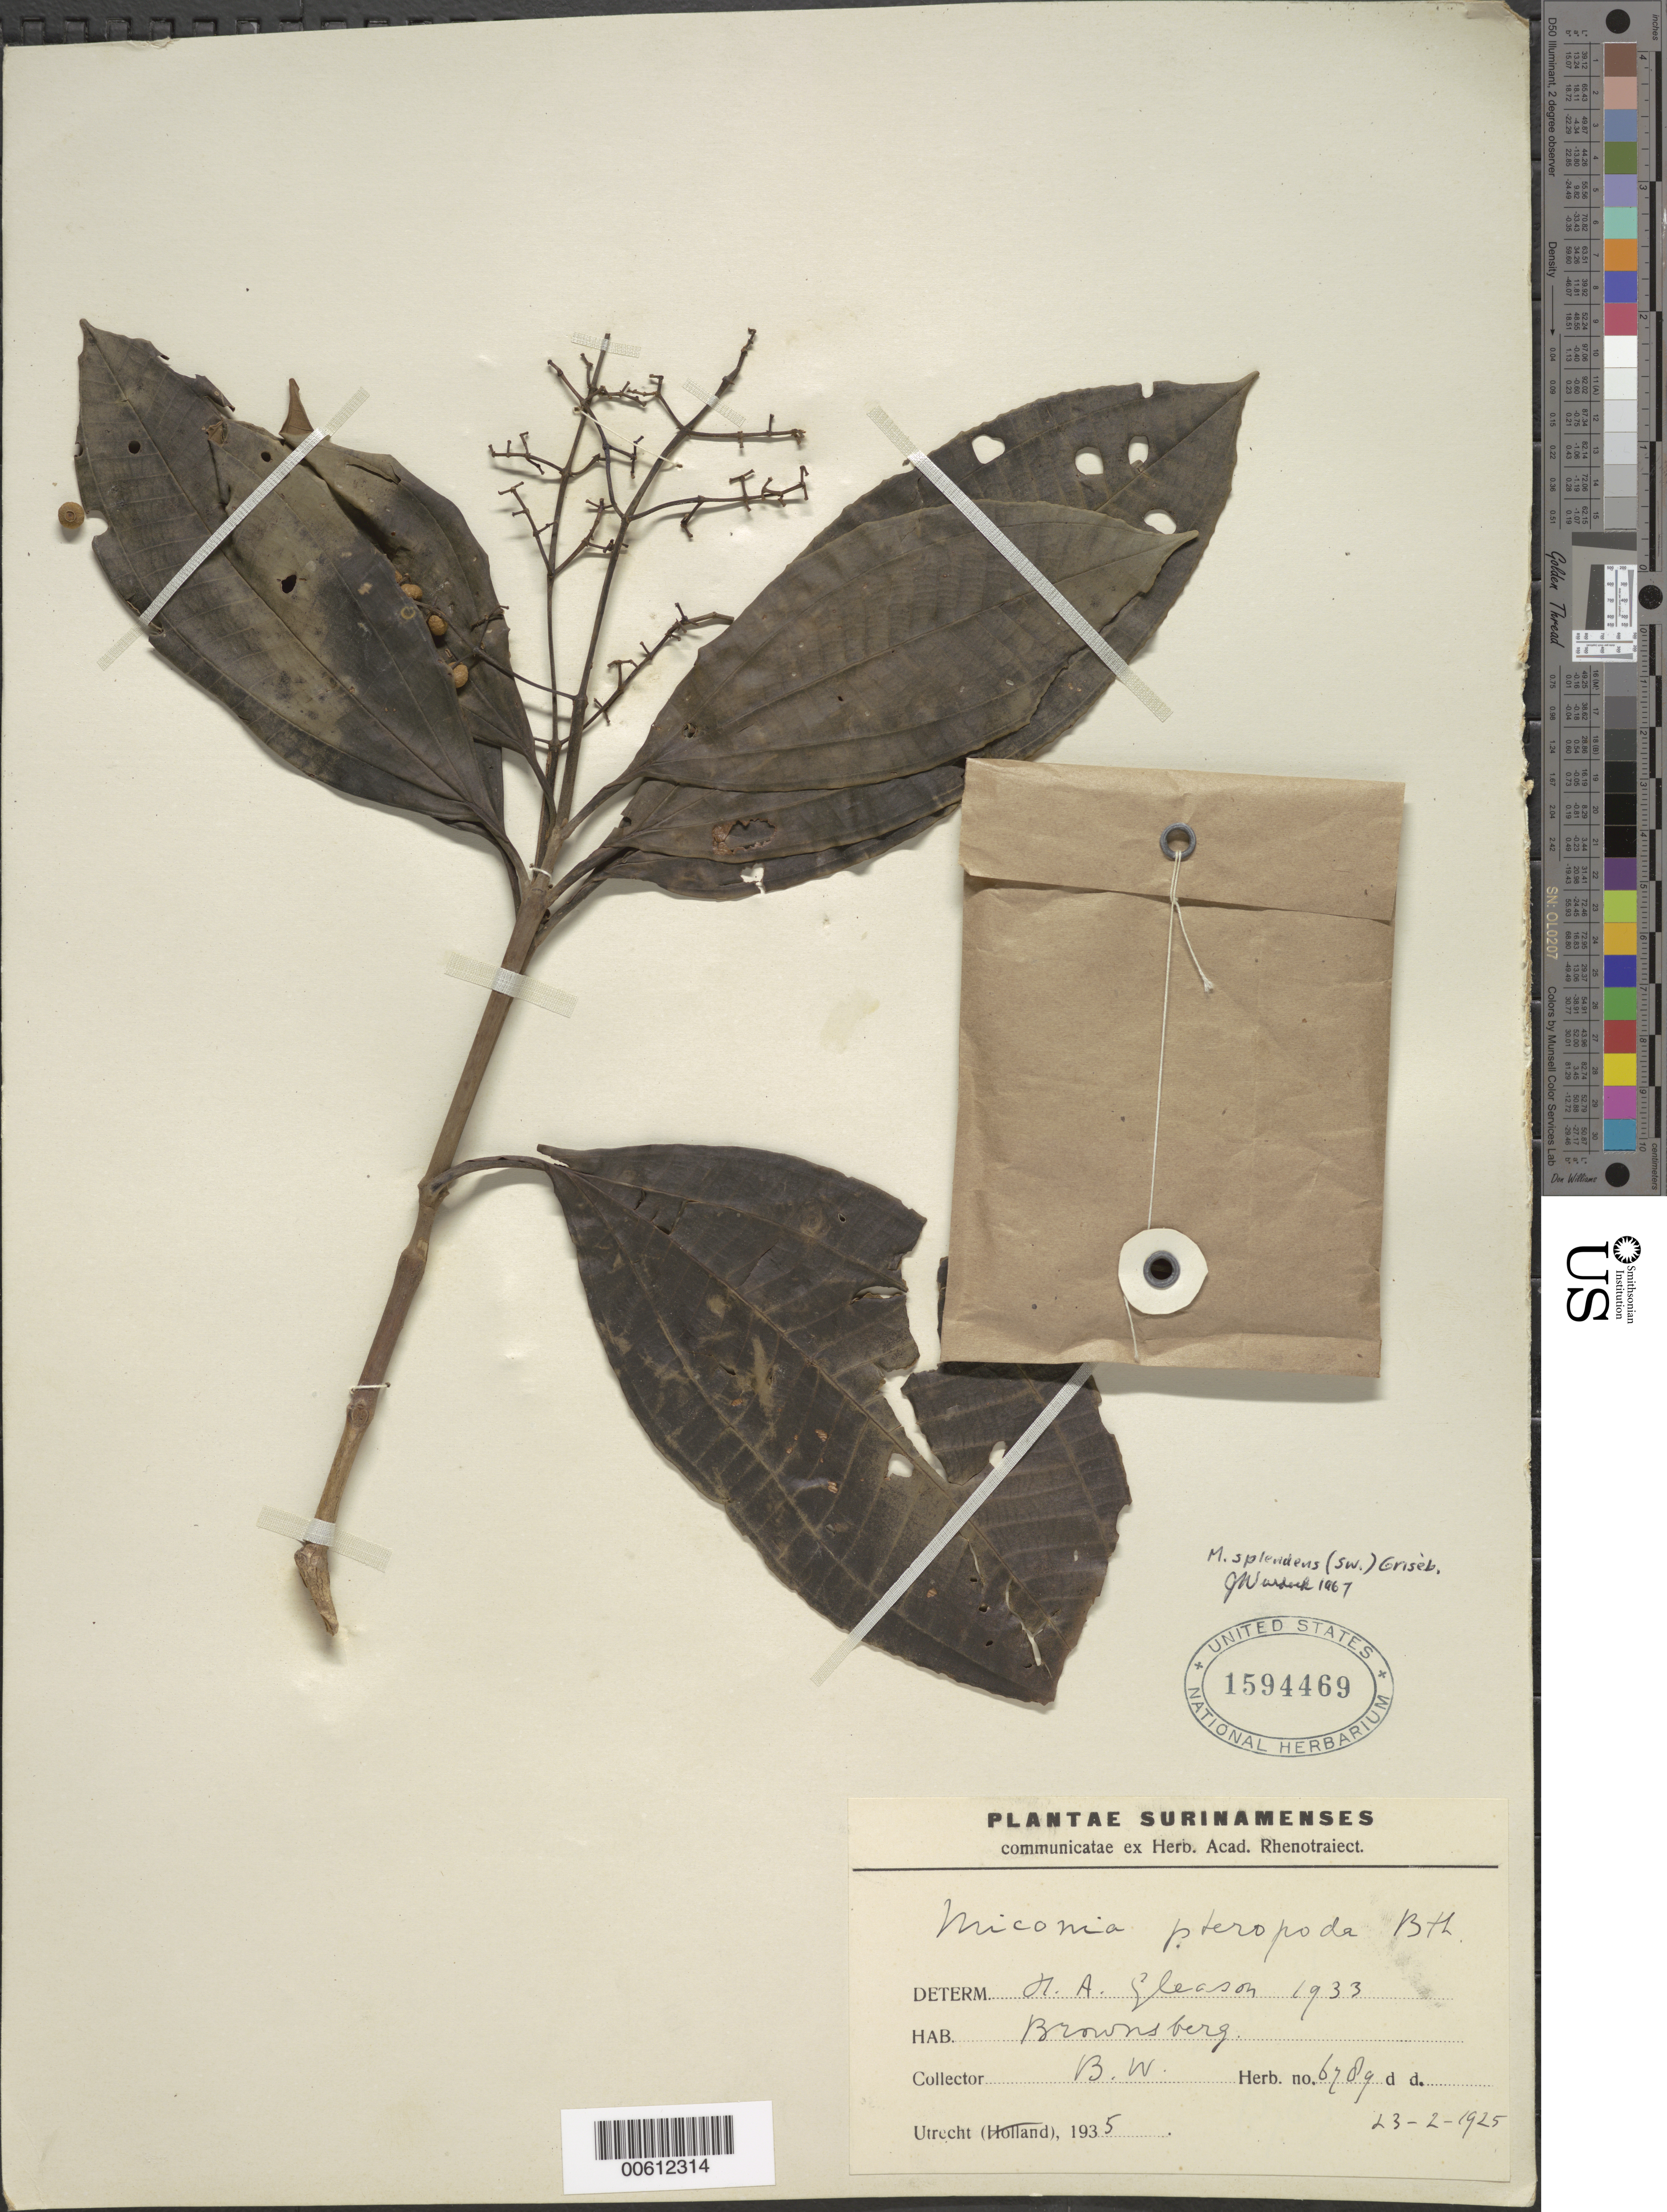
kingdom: Plantae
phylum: Tracheophyta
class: Magnoliopsida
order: Myrtales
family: Melastomataceae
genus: Miconia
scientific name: Miconia splendens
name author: (Sw.) Griseb.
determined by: Wurdack, John J., (US), US (UNITED STATES)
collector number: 6789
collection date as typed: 23-Feb-25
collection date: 1925-02-23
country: Suriname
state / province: Brokopondo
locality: Brownsberg, Forest Reserve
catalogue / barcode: US 1594469